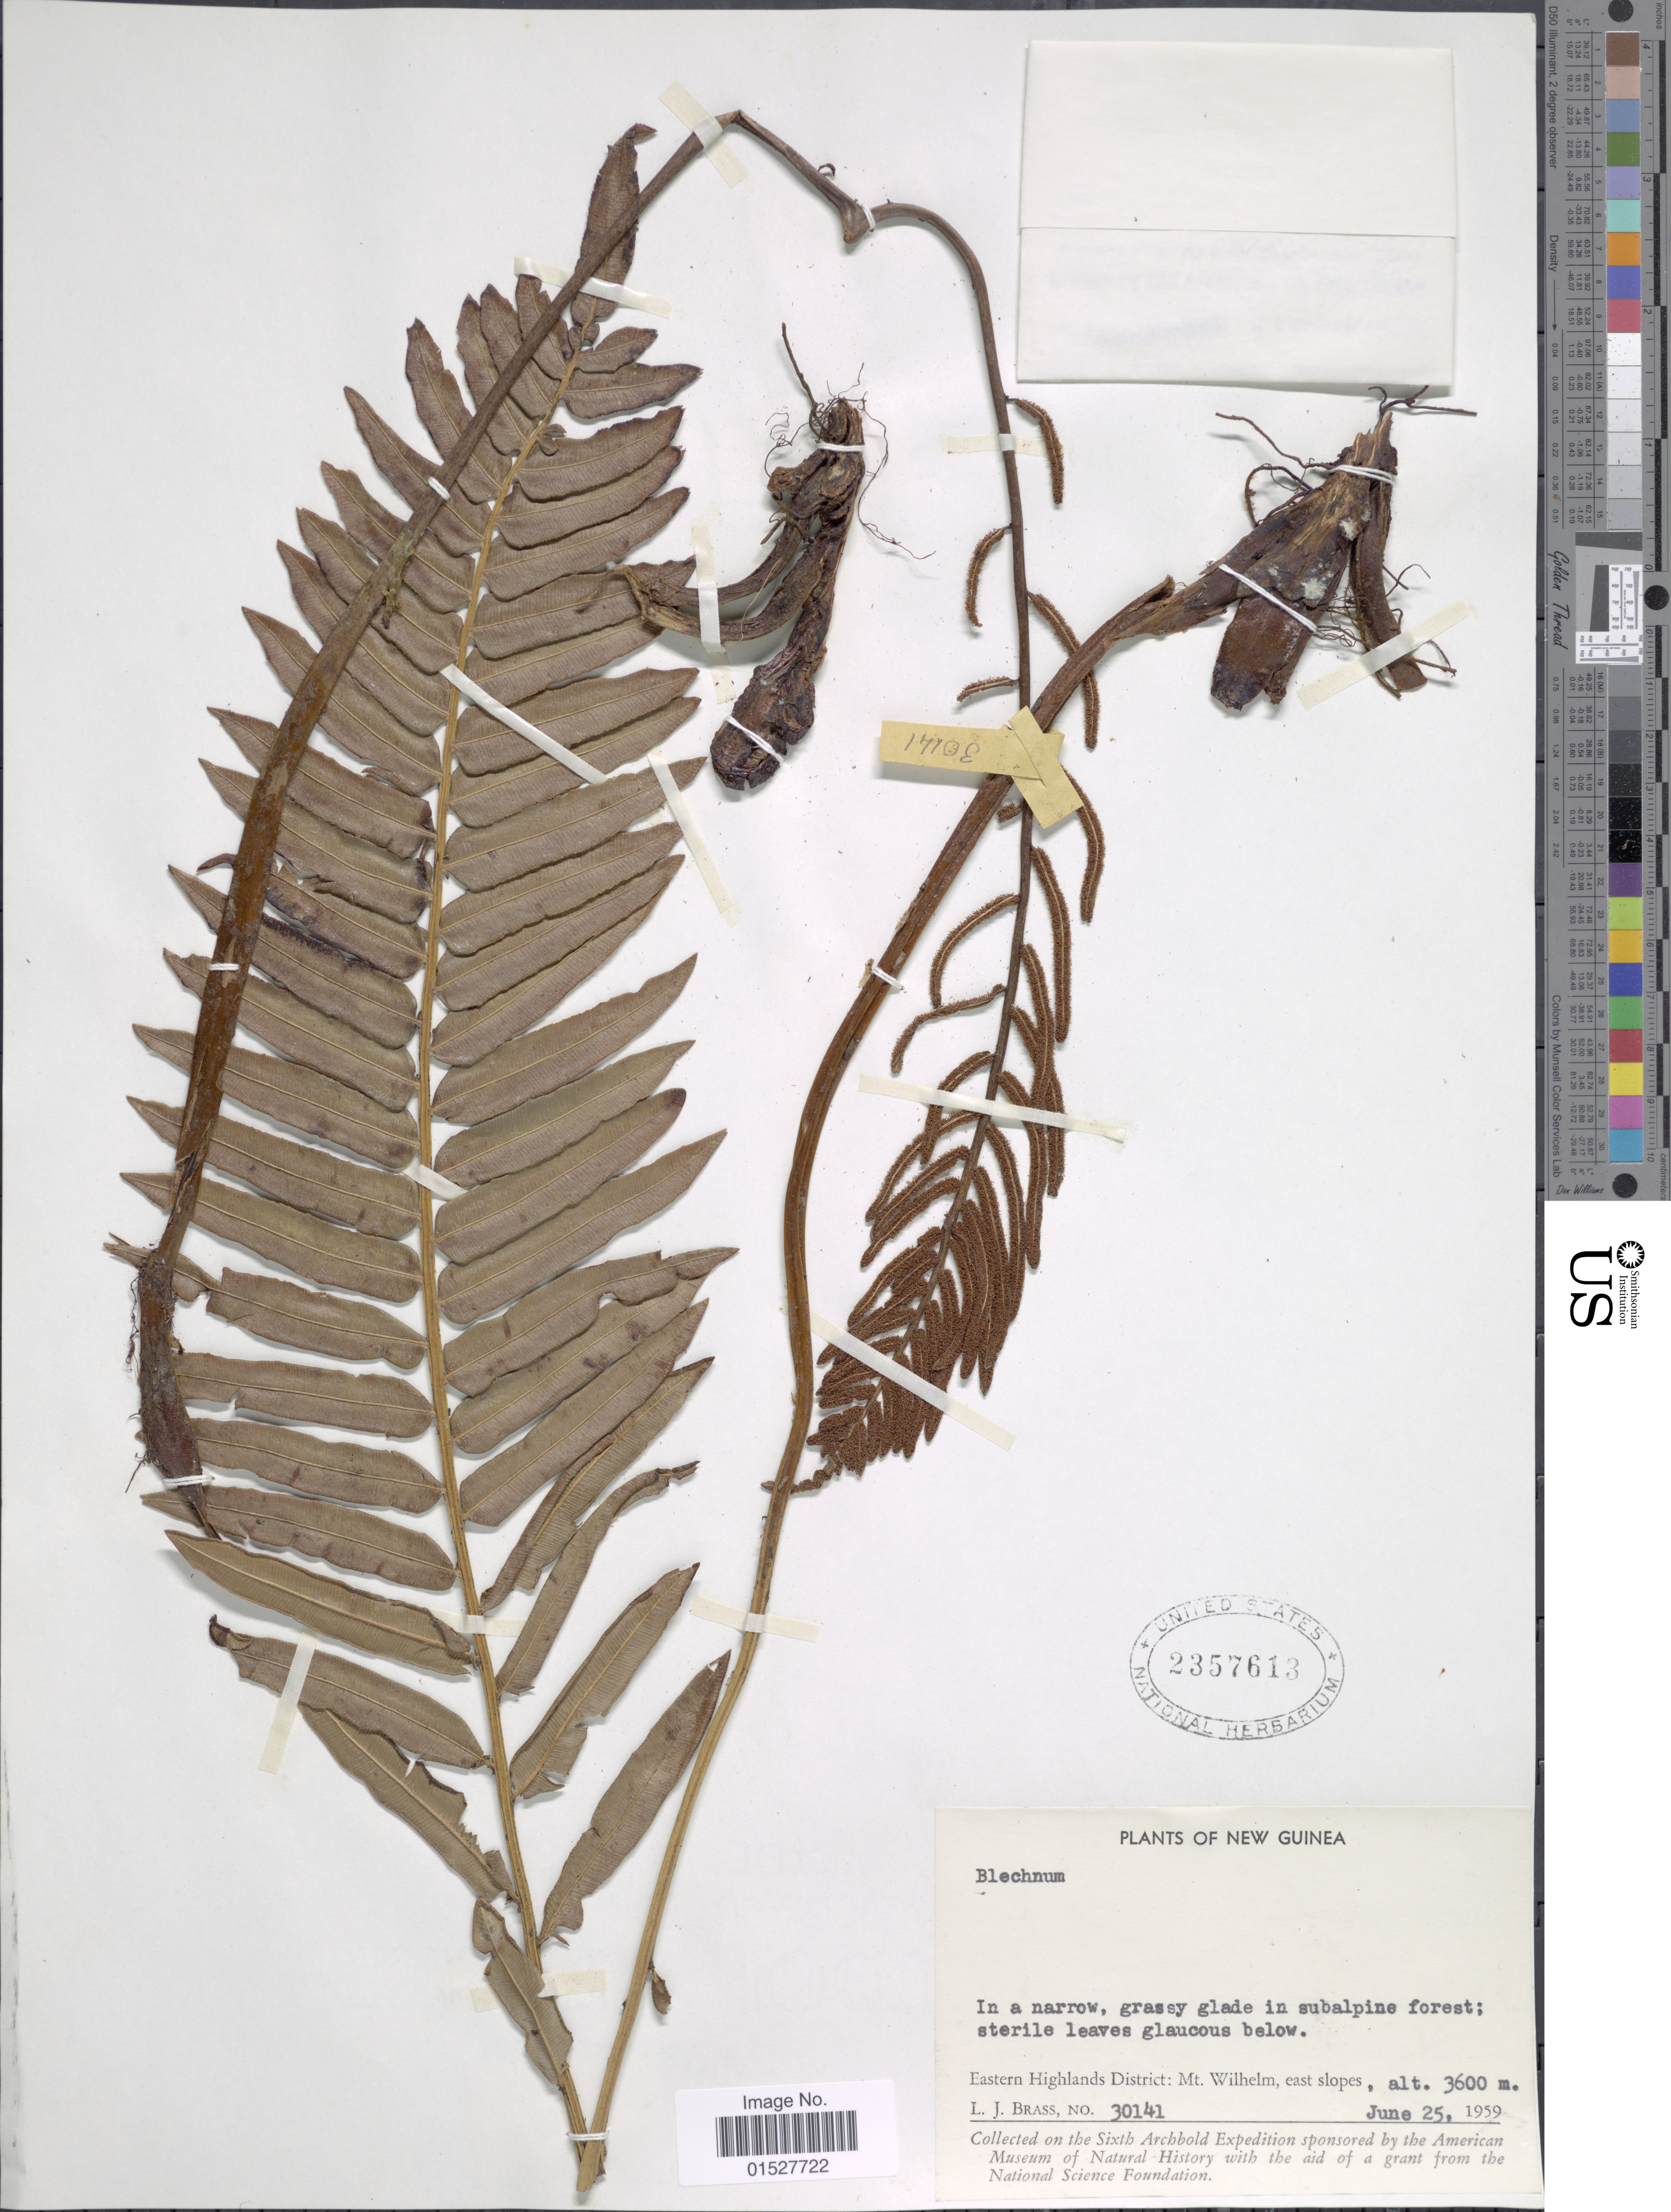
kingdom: Plantae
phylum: Tracheophyta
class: Polypodiopsida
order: Polypodiales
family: Blechnaceae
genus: Blechnum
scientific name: Blechnum sp.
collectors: L. J. Brass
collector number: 30141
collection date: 1959-06-25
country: Papua New Guinea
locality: New Guinea. Eastern Highlands District: Mt. Wilhelm, east slopes.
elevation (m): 3600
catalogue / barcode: US 2357613